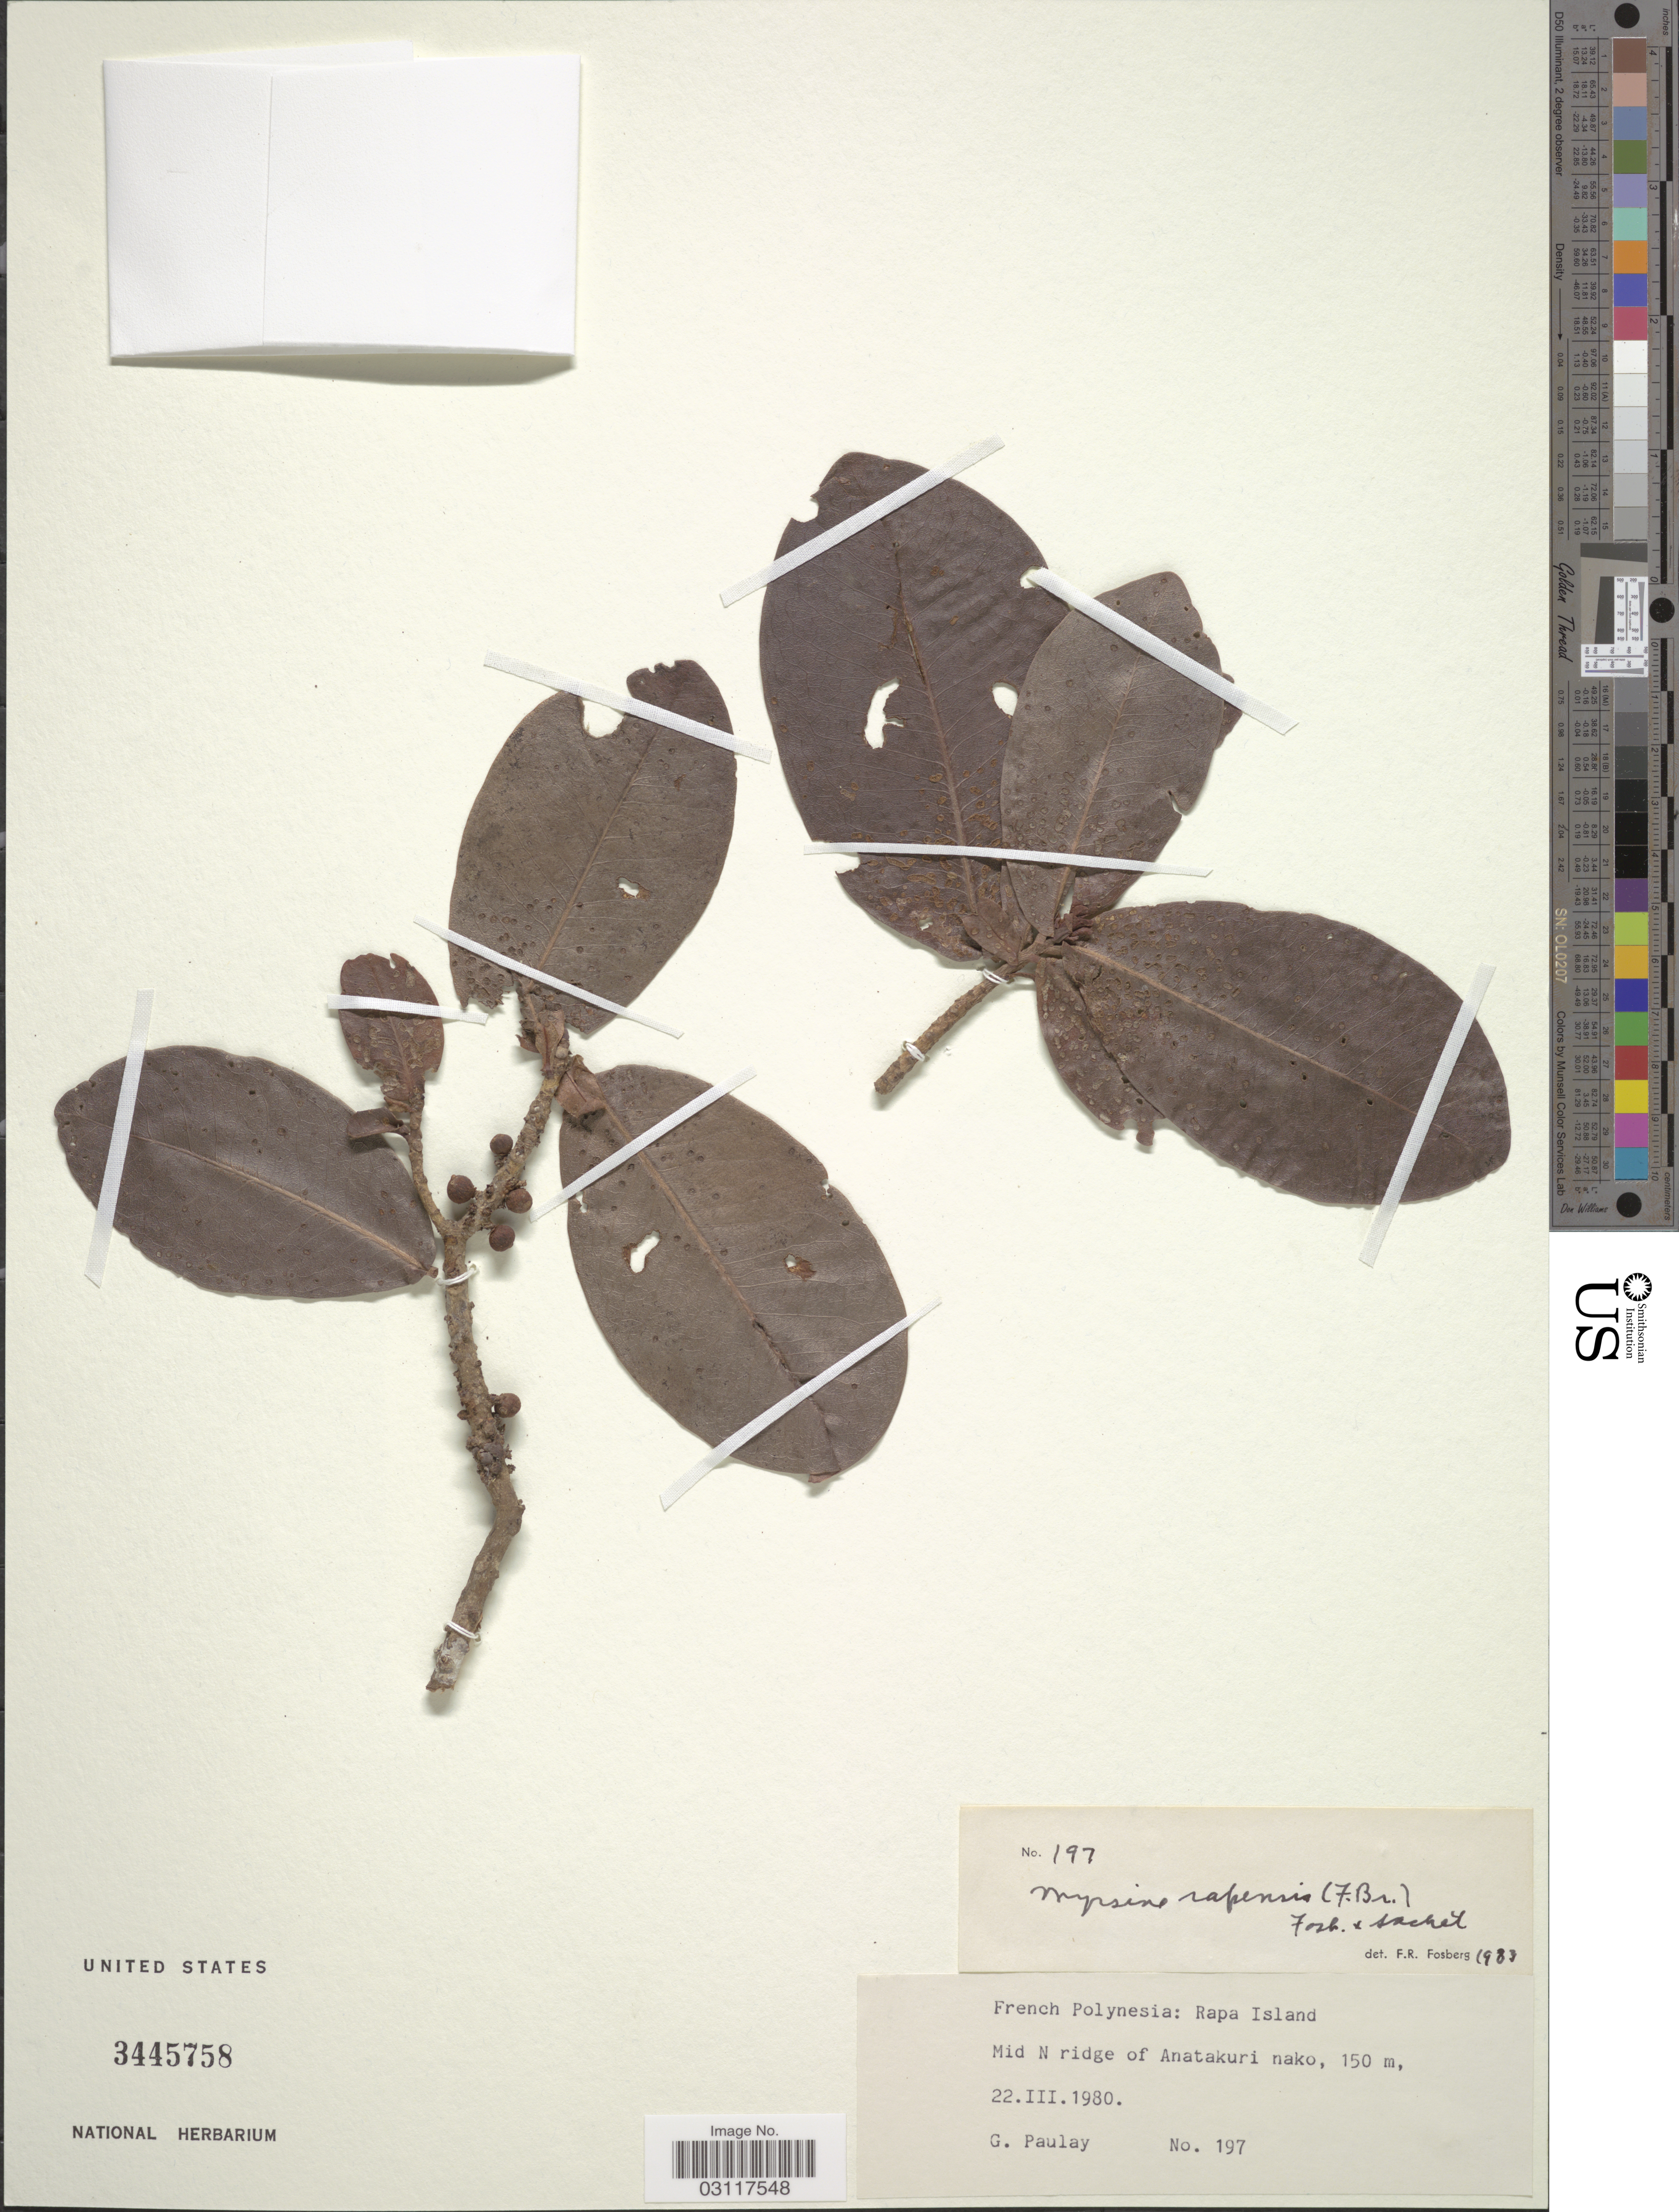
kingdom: Plantae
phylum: Tracheophyta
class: Magnoliopsida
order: Ericales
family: Primulaceae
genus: Myrsine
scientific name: Myrsine rapensis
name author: (F. Br.) Fosberg & Sachet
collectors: G. Paulay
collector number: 197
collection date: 1980-03-22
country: French Polynesia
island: Rapa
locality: Rapa Island: Mid N ridge of Anatakuri nako.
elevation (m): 150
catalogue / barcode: US 3445758